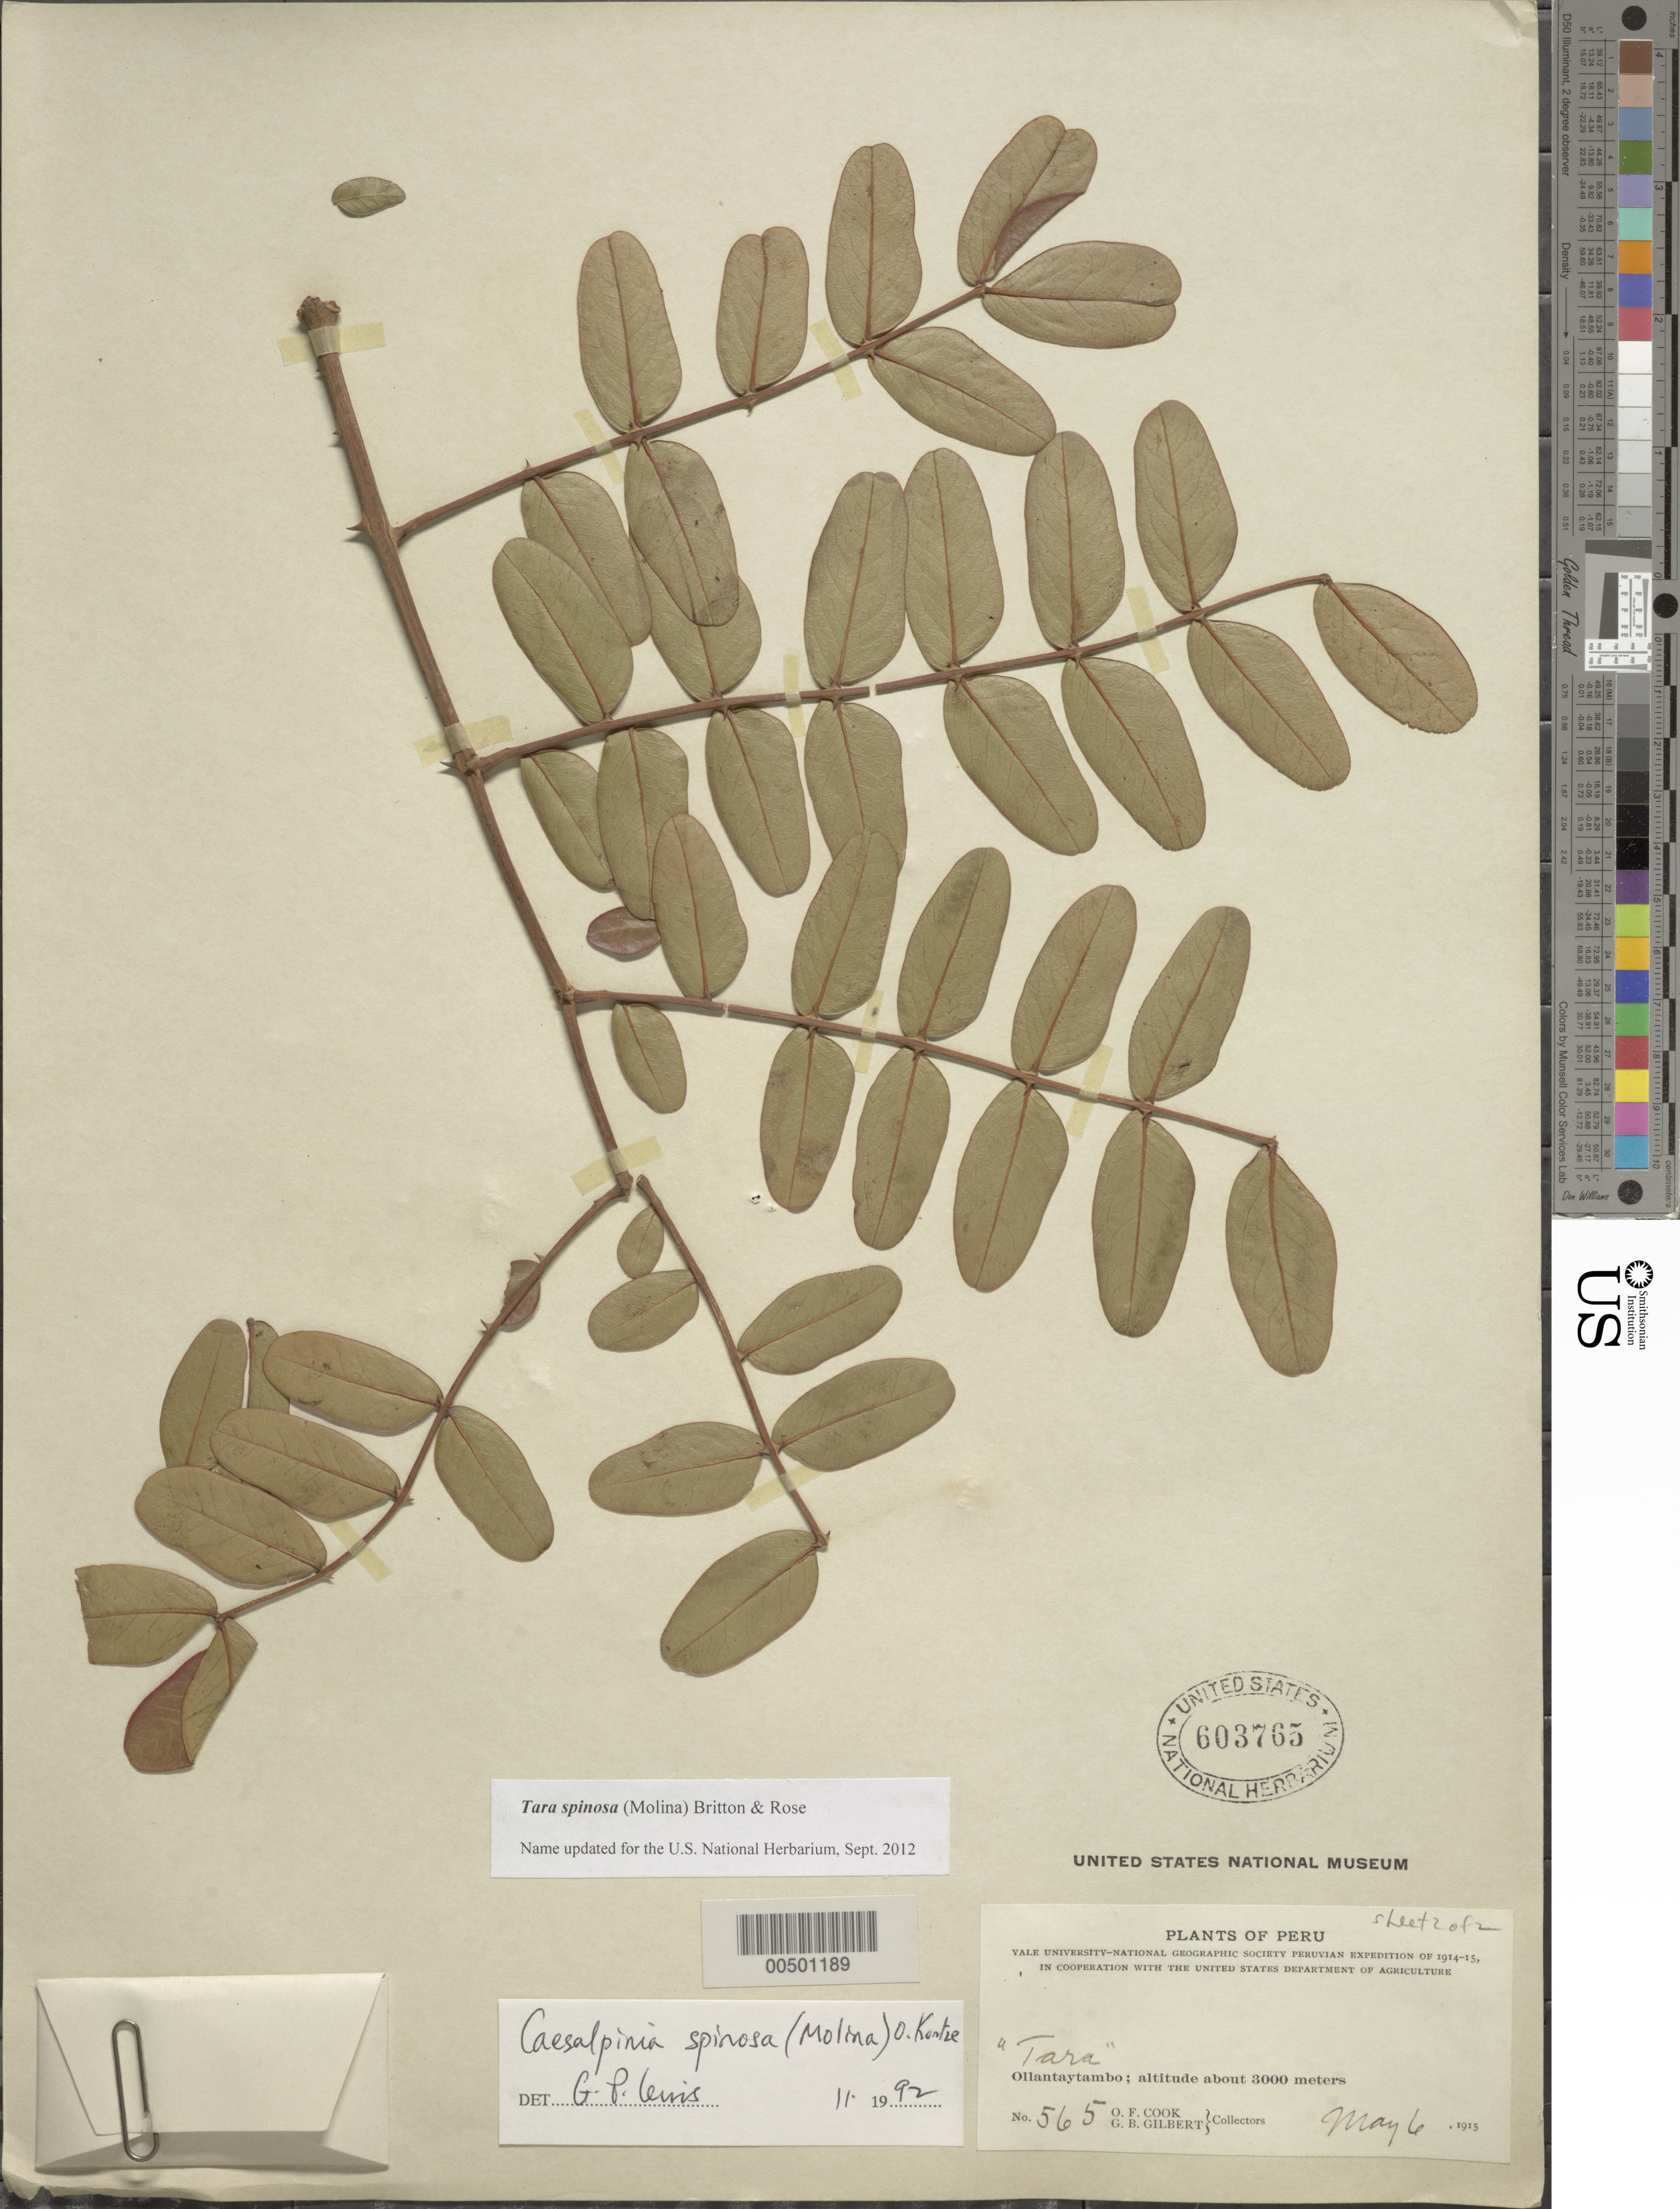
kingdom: Plantae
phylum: Tracheophyta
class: Magnoliopsida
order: Fabales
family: Fabaceae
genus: Tara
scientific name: Tara spinosa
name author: (Molina) Britton & Rose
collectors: O. F. Cook & G. B. Gilbert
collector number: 565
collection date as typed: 06 May 1915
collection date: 1915-05-06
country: Peru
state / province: Cusco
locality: Ollantaytambo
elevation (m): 3000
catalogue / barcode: US 603565